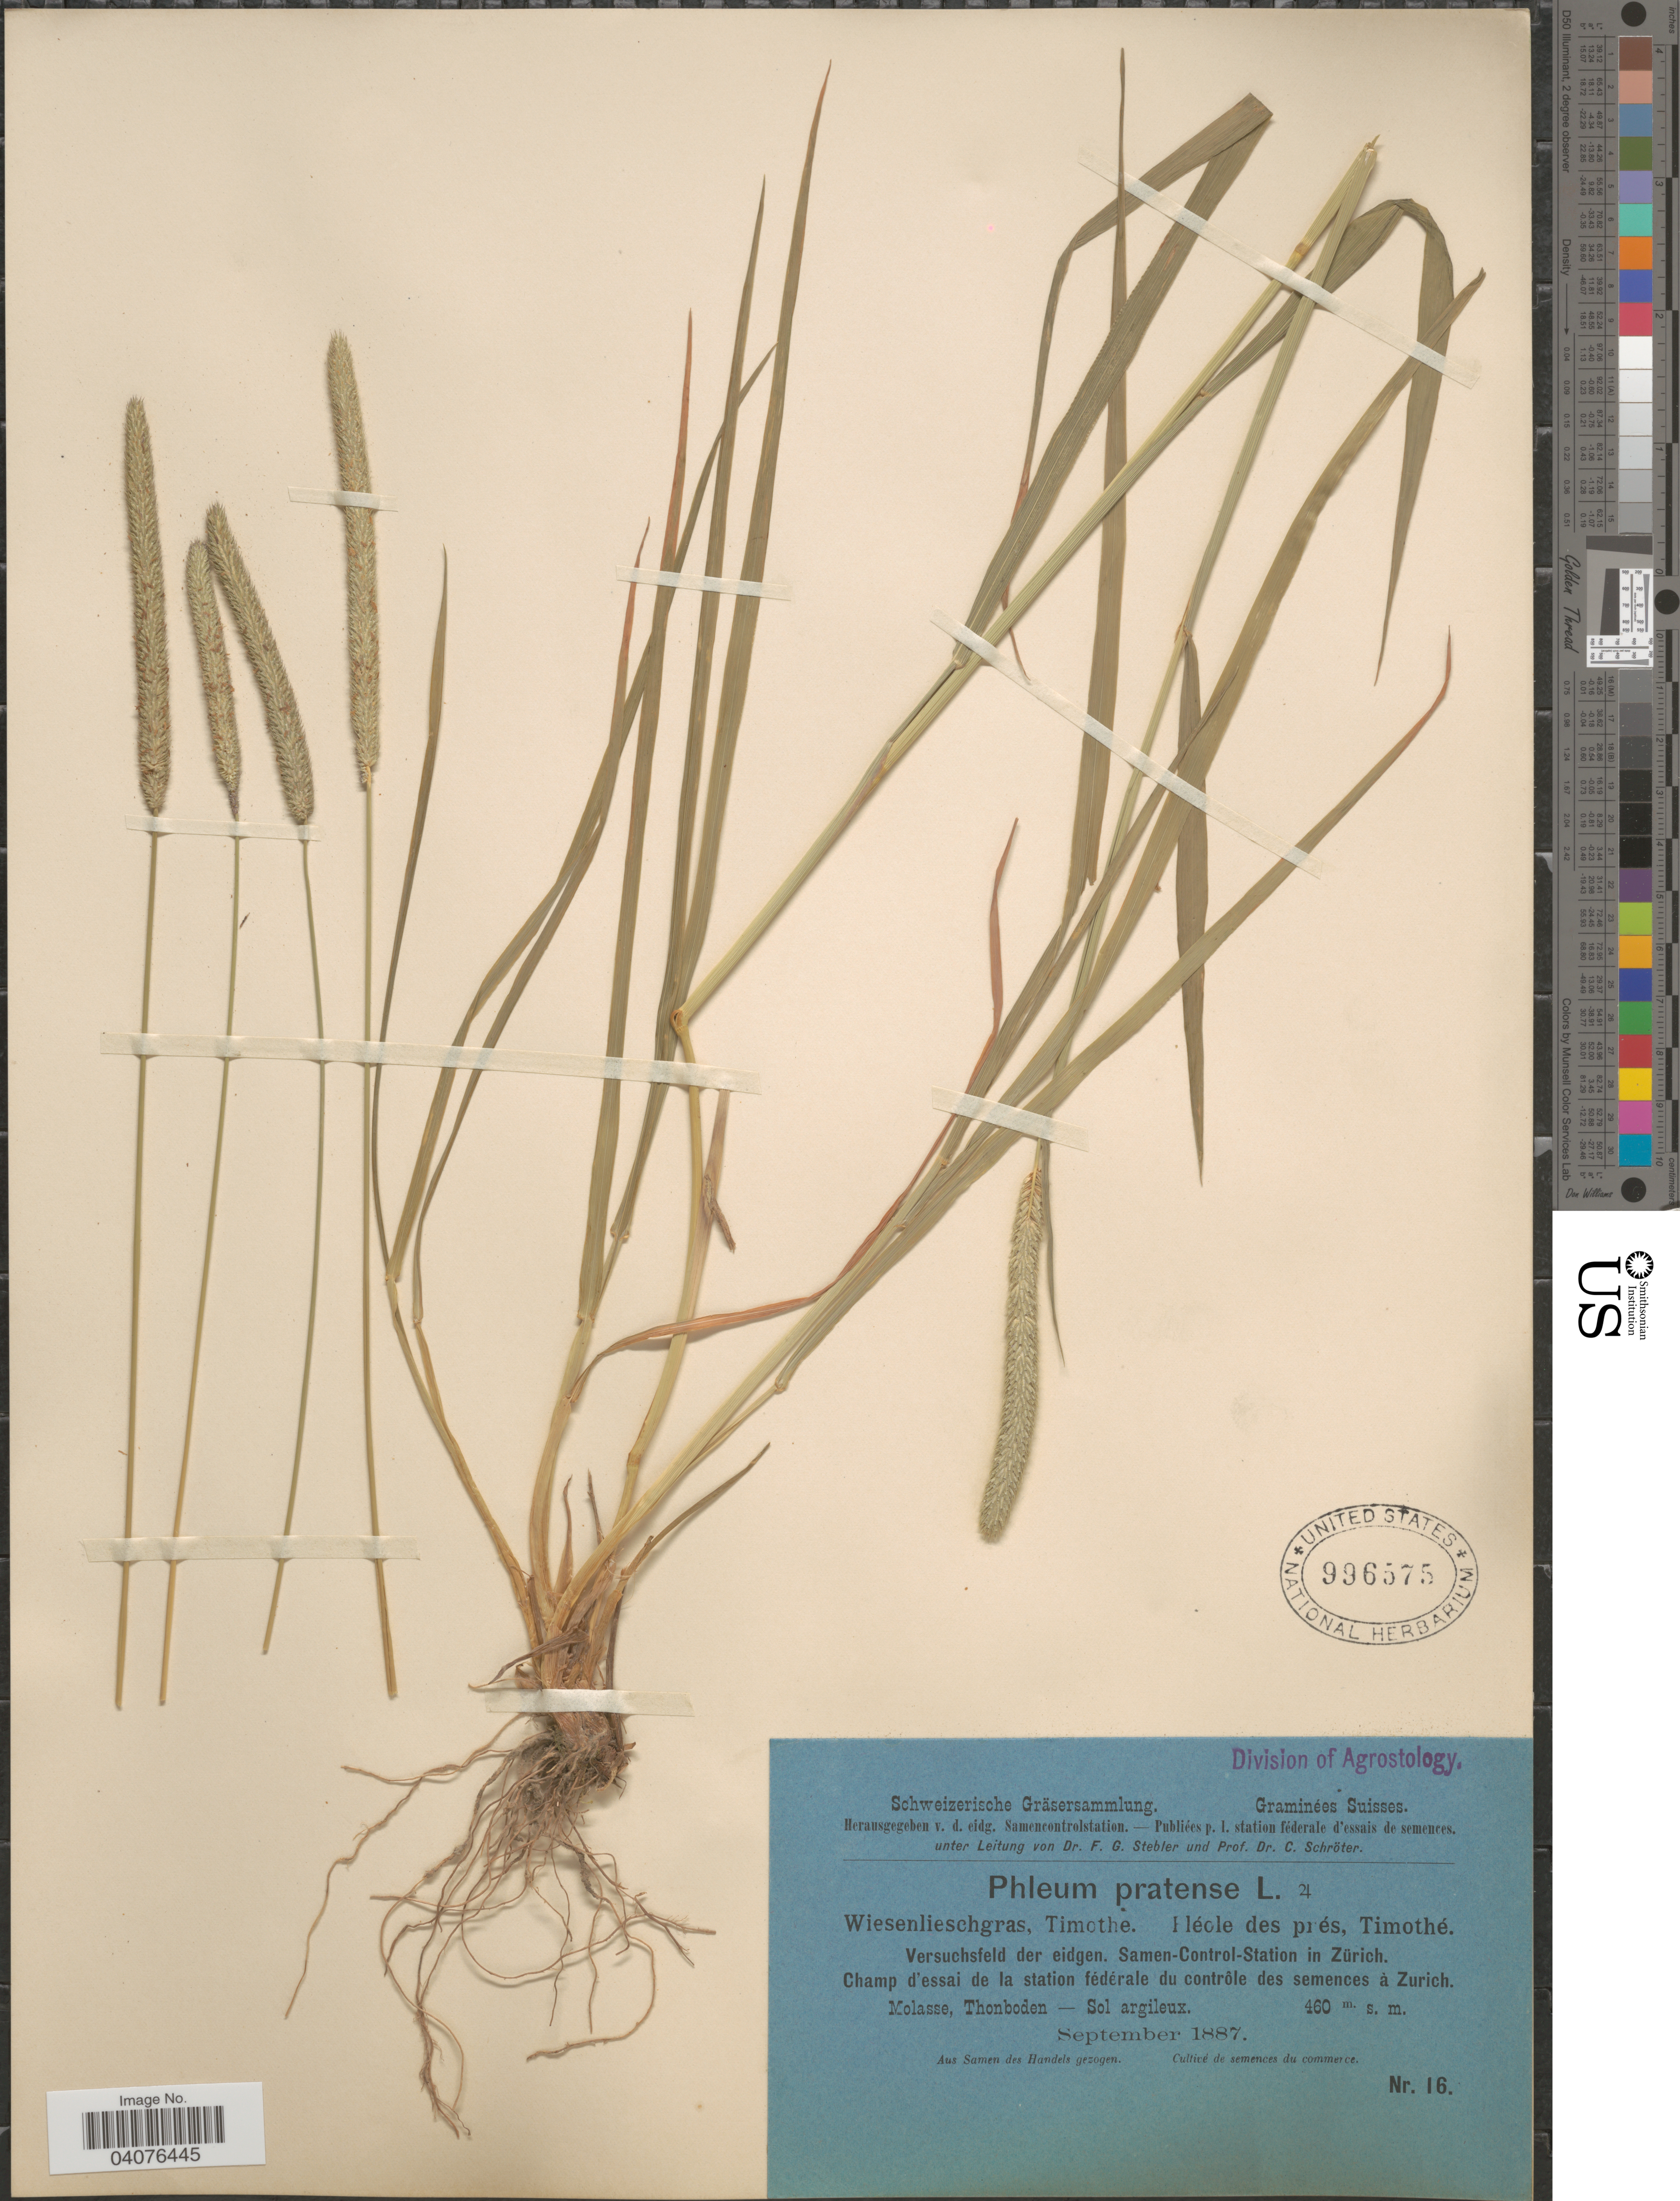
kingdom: Plantae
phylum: Tracheophyta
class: Liliopsida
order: Poales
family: Poaceae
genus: Phleum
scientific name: Phleum pratense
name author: L.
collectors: Stebler, F.G. & Schröter, C.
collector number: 16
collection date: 1887-09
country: Switzerland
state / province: Zurich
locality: Suisses. Versuchsfeld der eidgen. Samen-Control-Station in Zürich. Champ d'essai de la station fédérale du contrôle des semences à Zurich. Molasse, Thonboden. Aus Samen des Handels gezogen.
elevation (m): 460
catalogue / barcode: US 996575